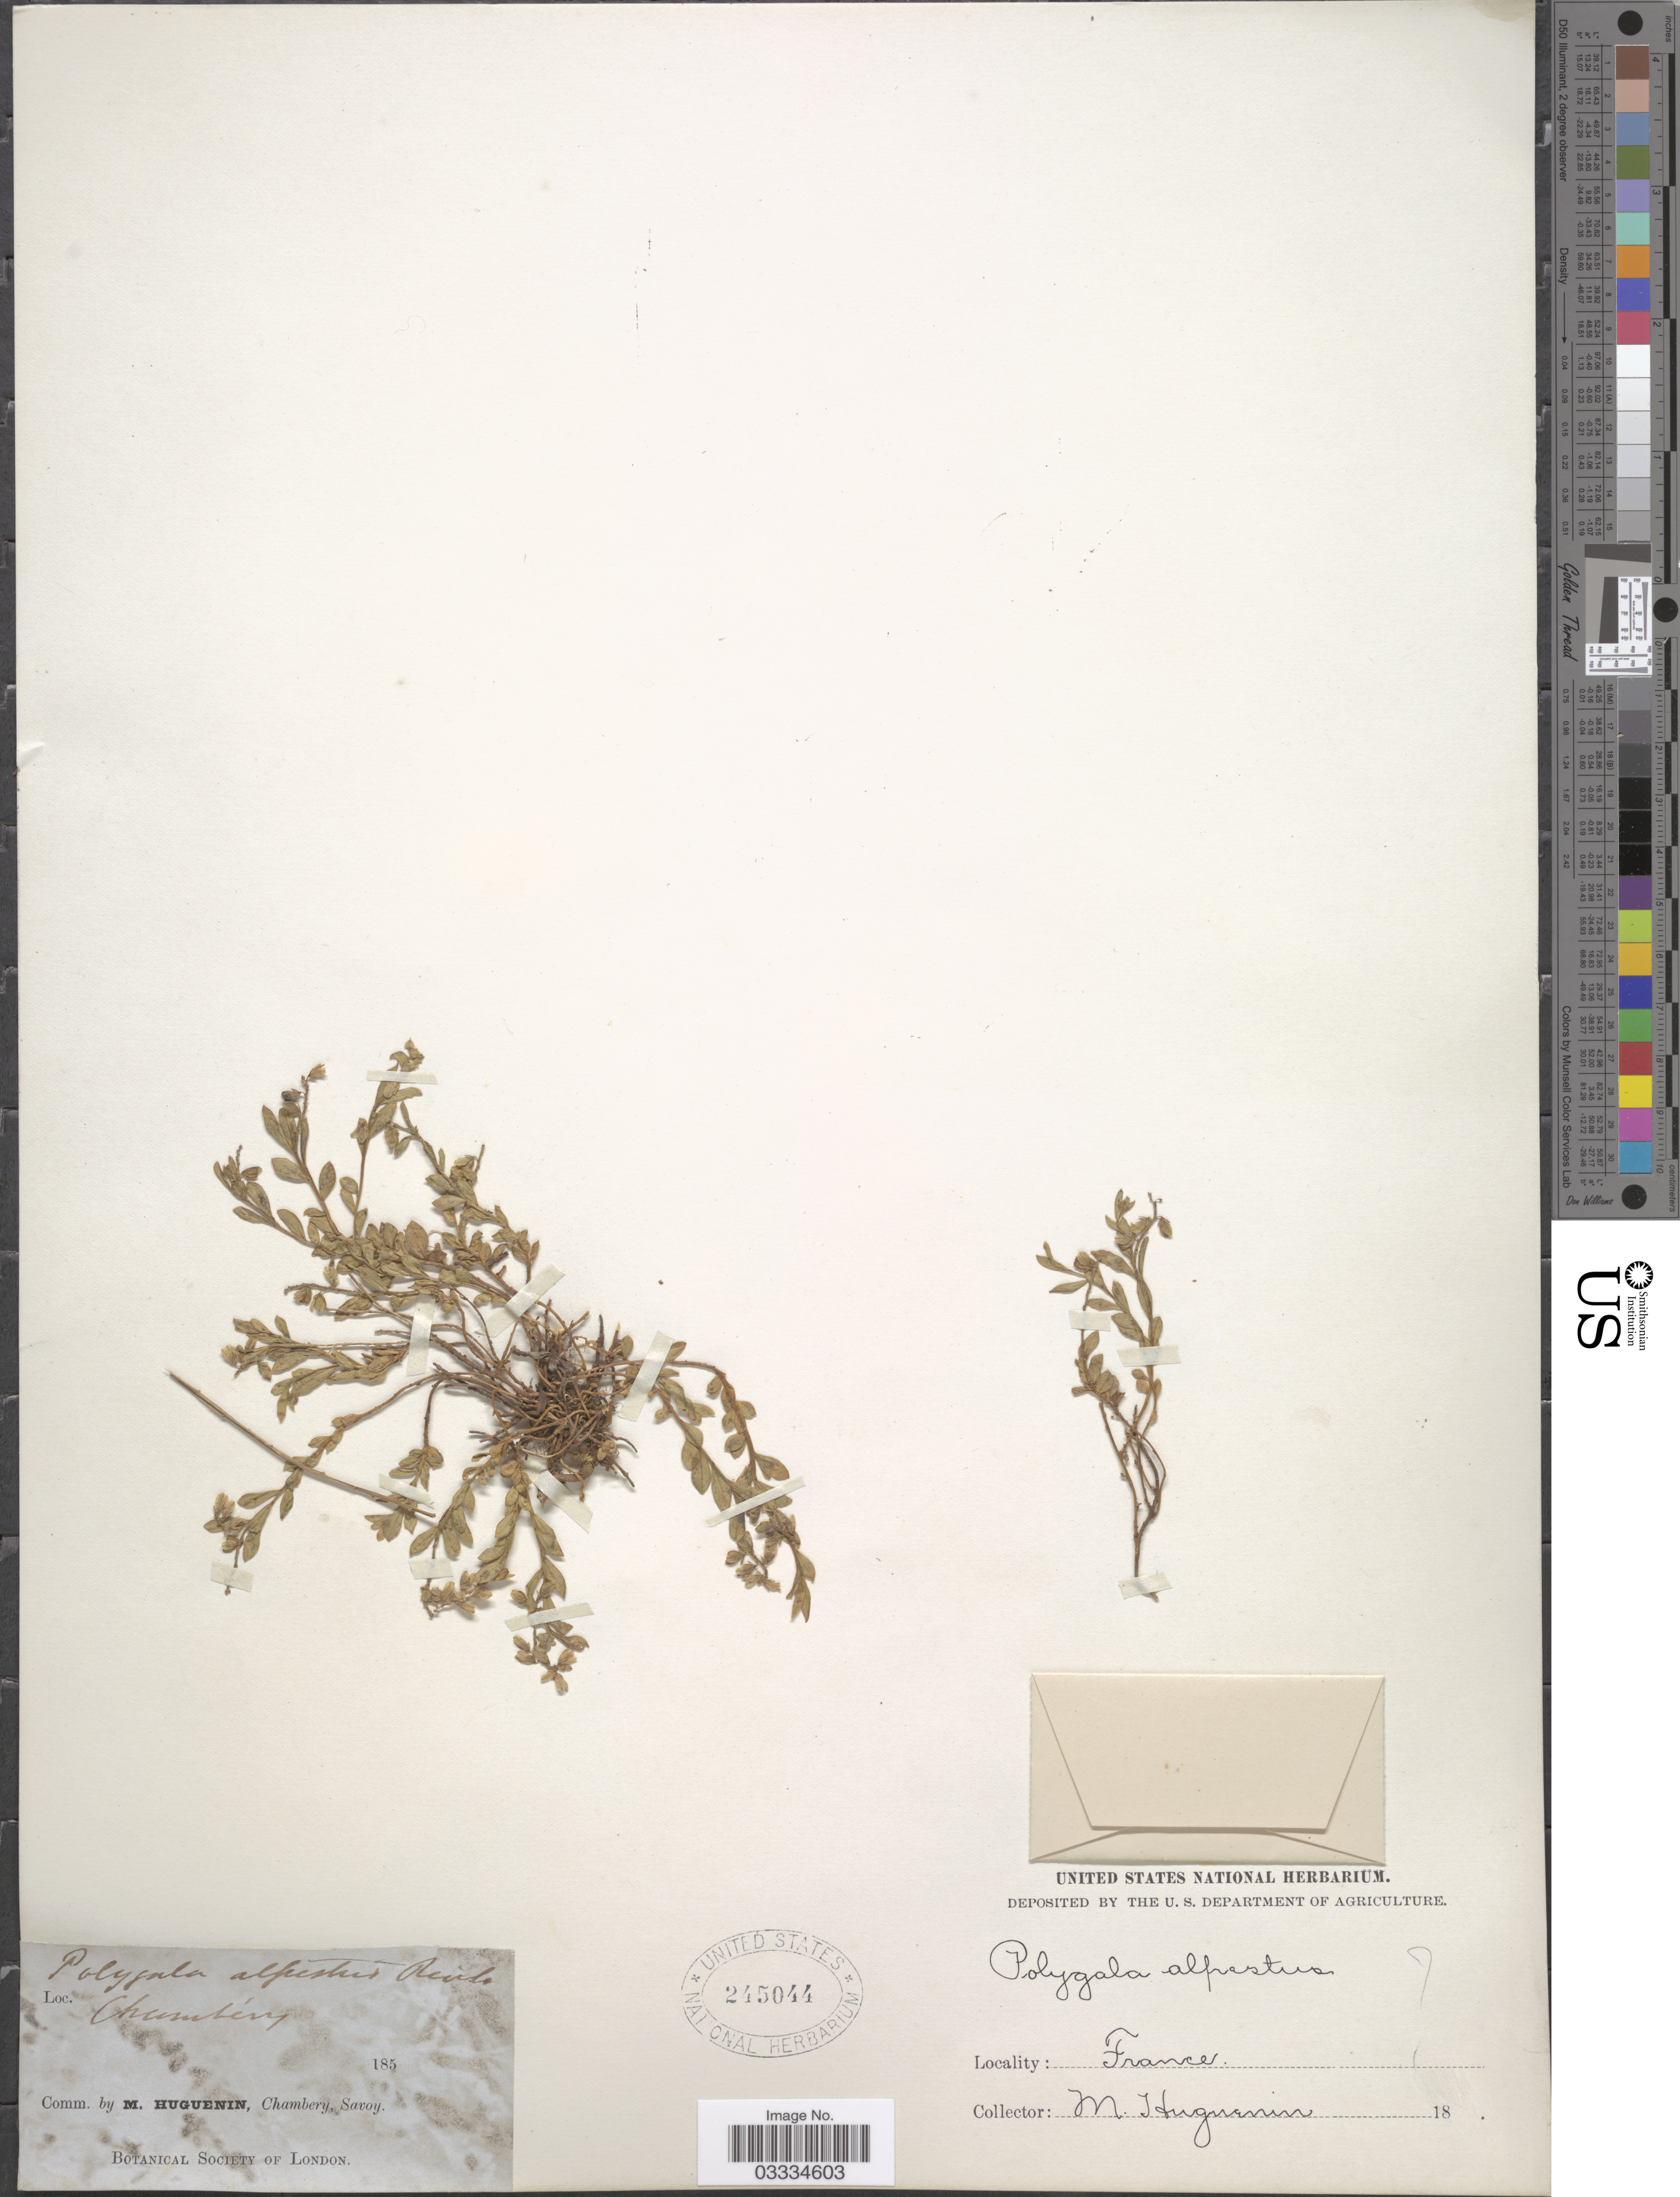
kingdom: Plantae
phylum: Tracheophyta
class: Magnoliopsida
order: Fabales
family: Polygalaceae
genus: Polygala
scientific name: Polygala alpestris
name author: Rchb.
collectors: M. Huguenin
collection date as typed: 185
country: France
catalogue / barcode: US 245044